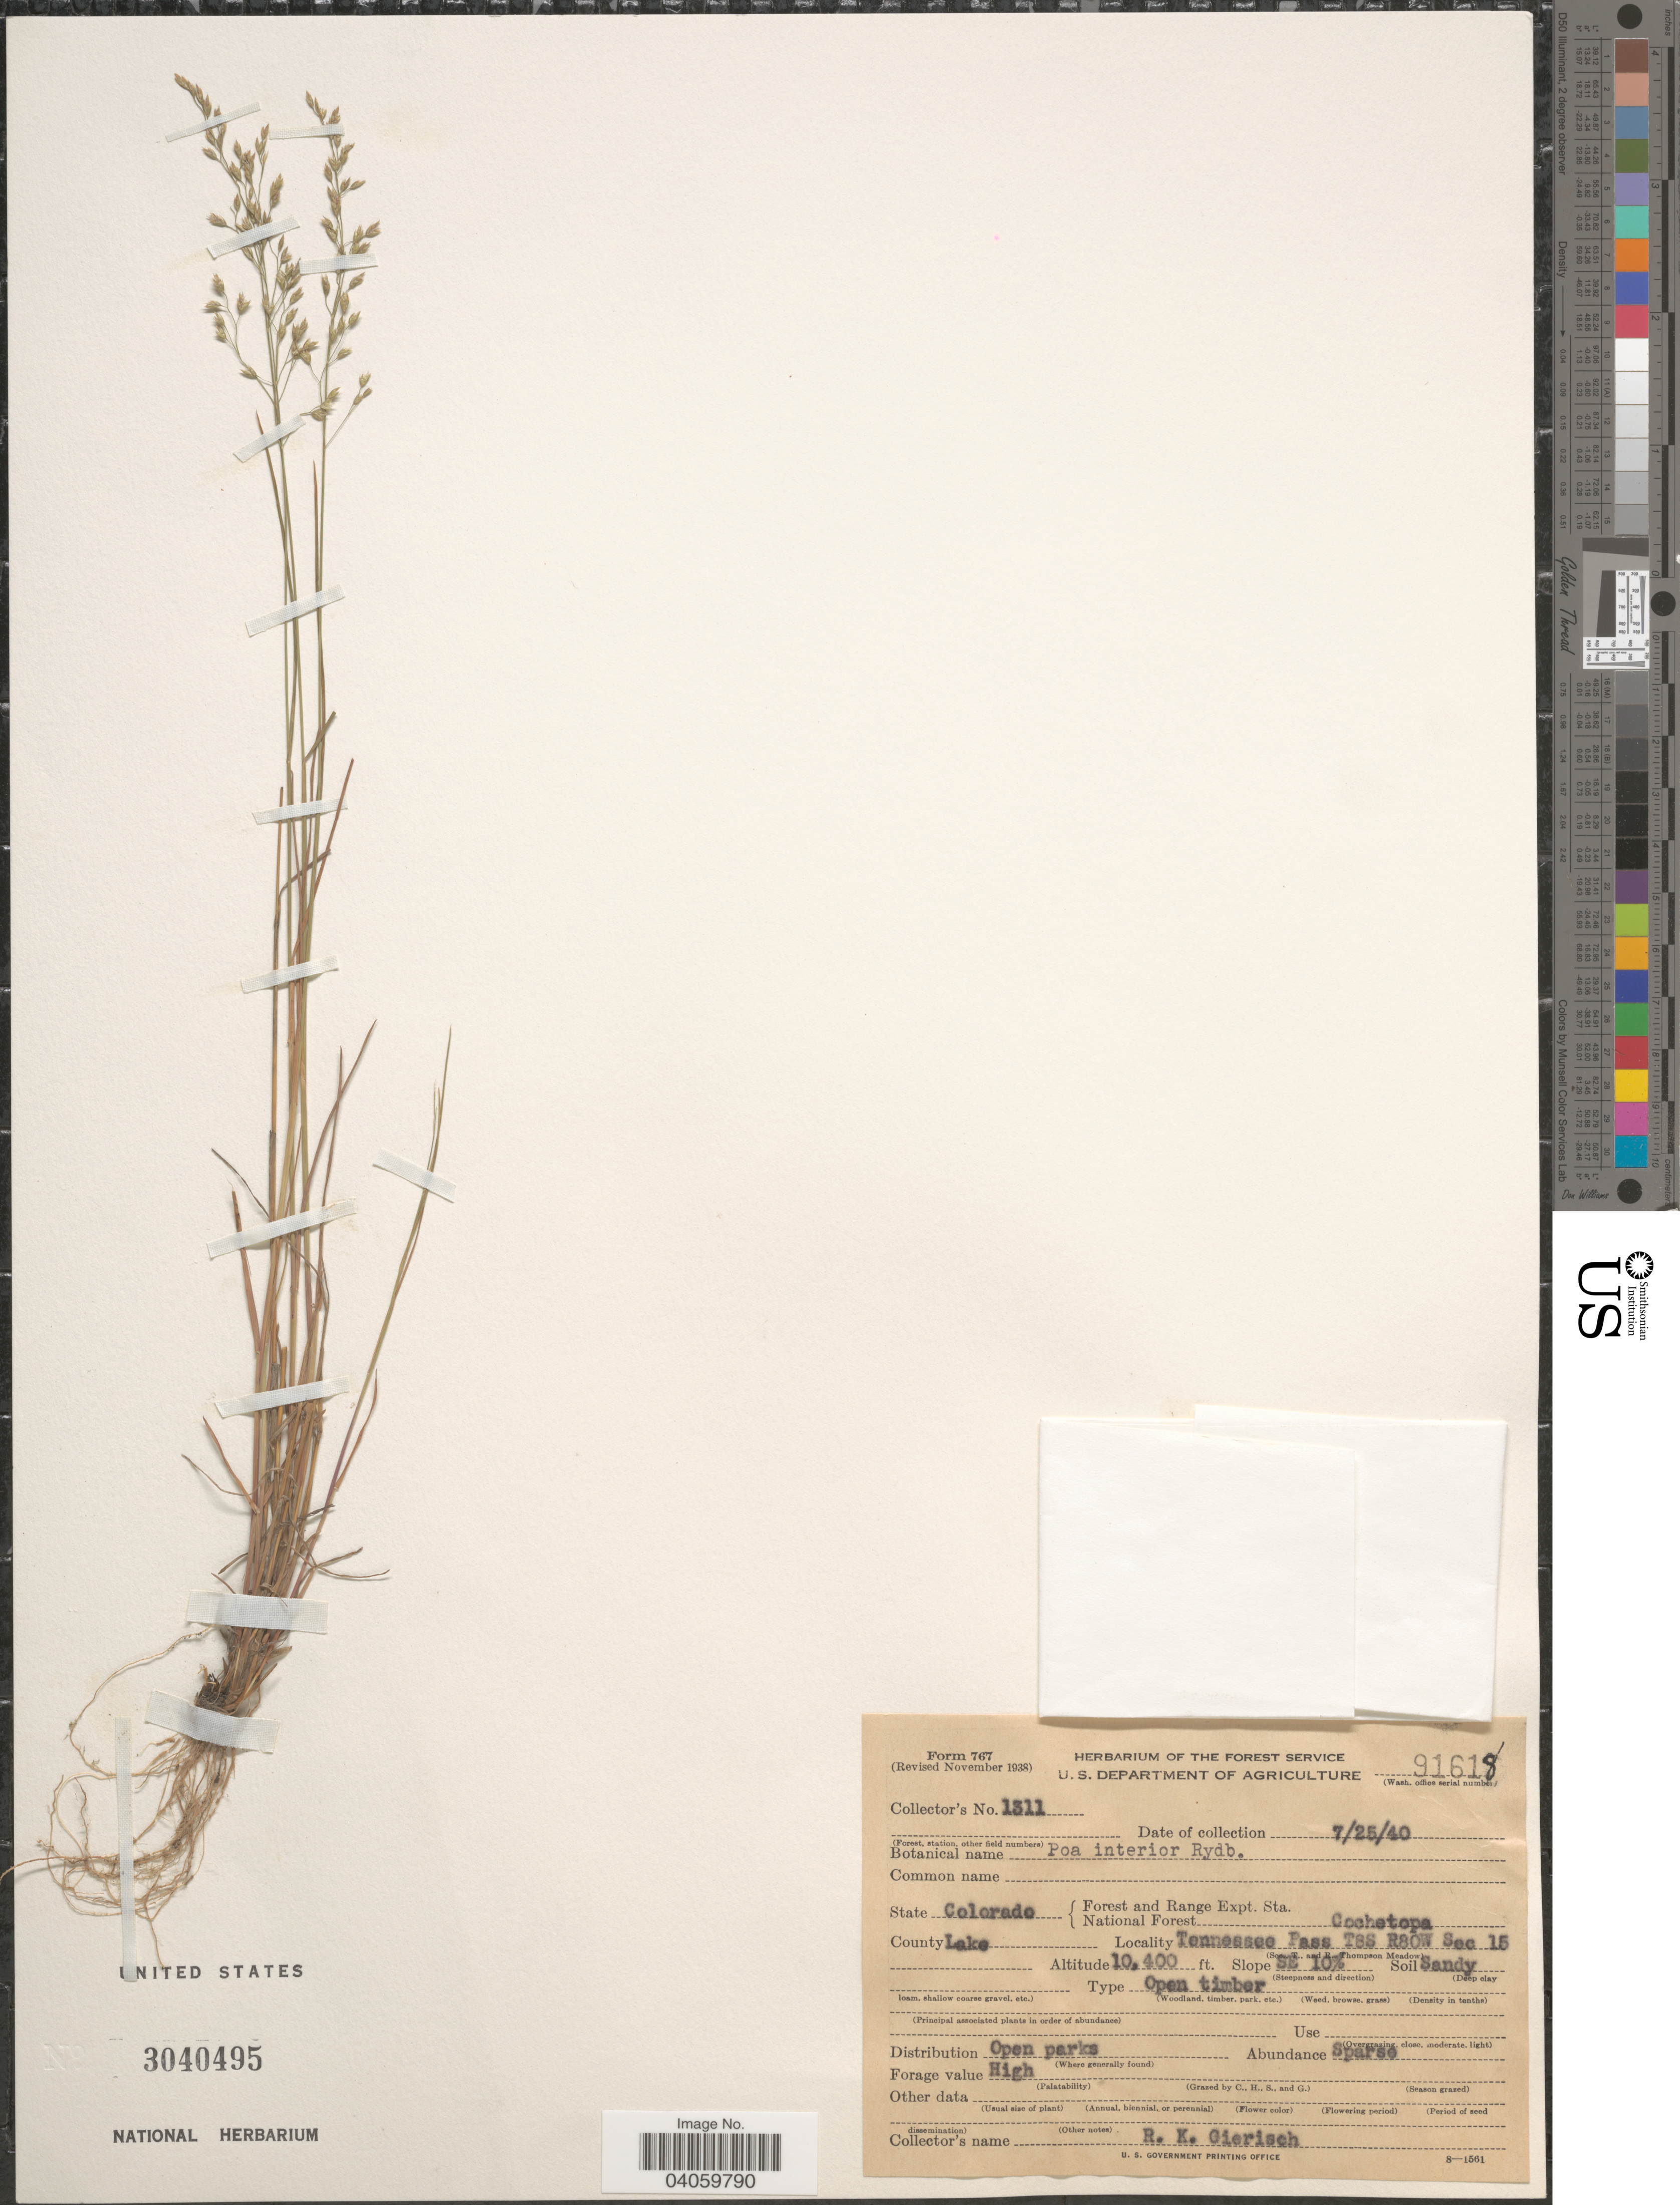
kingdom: Plantae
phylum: Tracheophyta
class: Liliopsida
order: Poales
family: Poaceae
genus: Poa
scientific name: Poa interior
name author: Rydb.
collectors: R. Gierisch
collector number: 1311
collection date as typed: Transcribed d/m/y: 25/7/40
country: United States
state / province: Colorado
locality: Forest and Range Expt. Sta. National Forest Cochetopa. County Lake. Tennessee Pass T8S R80W Sec 15.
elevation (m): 3170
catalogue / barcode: US 3040495